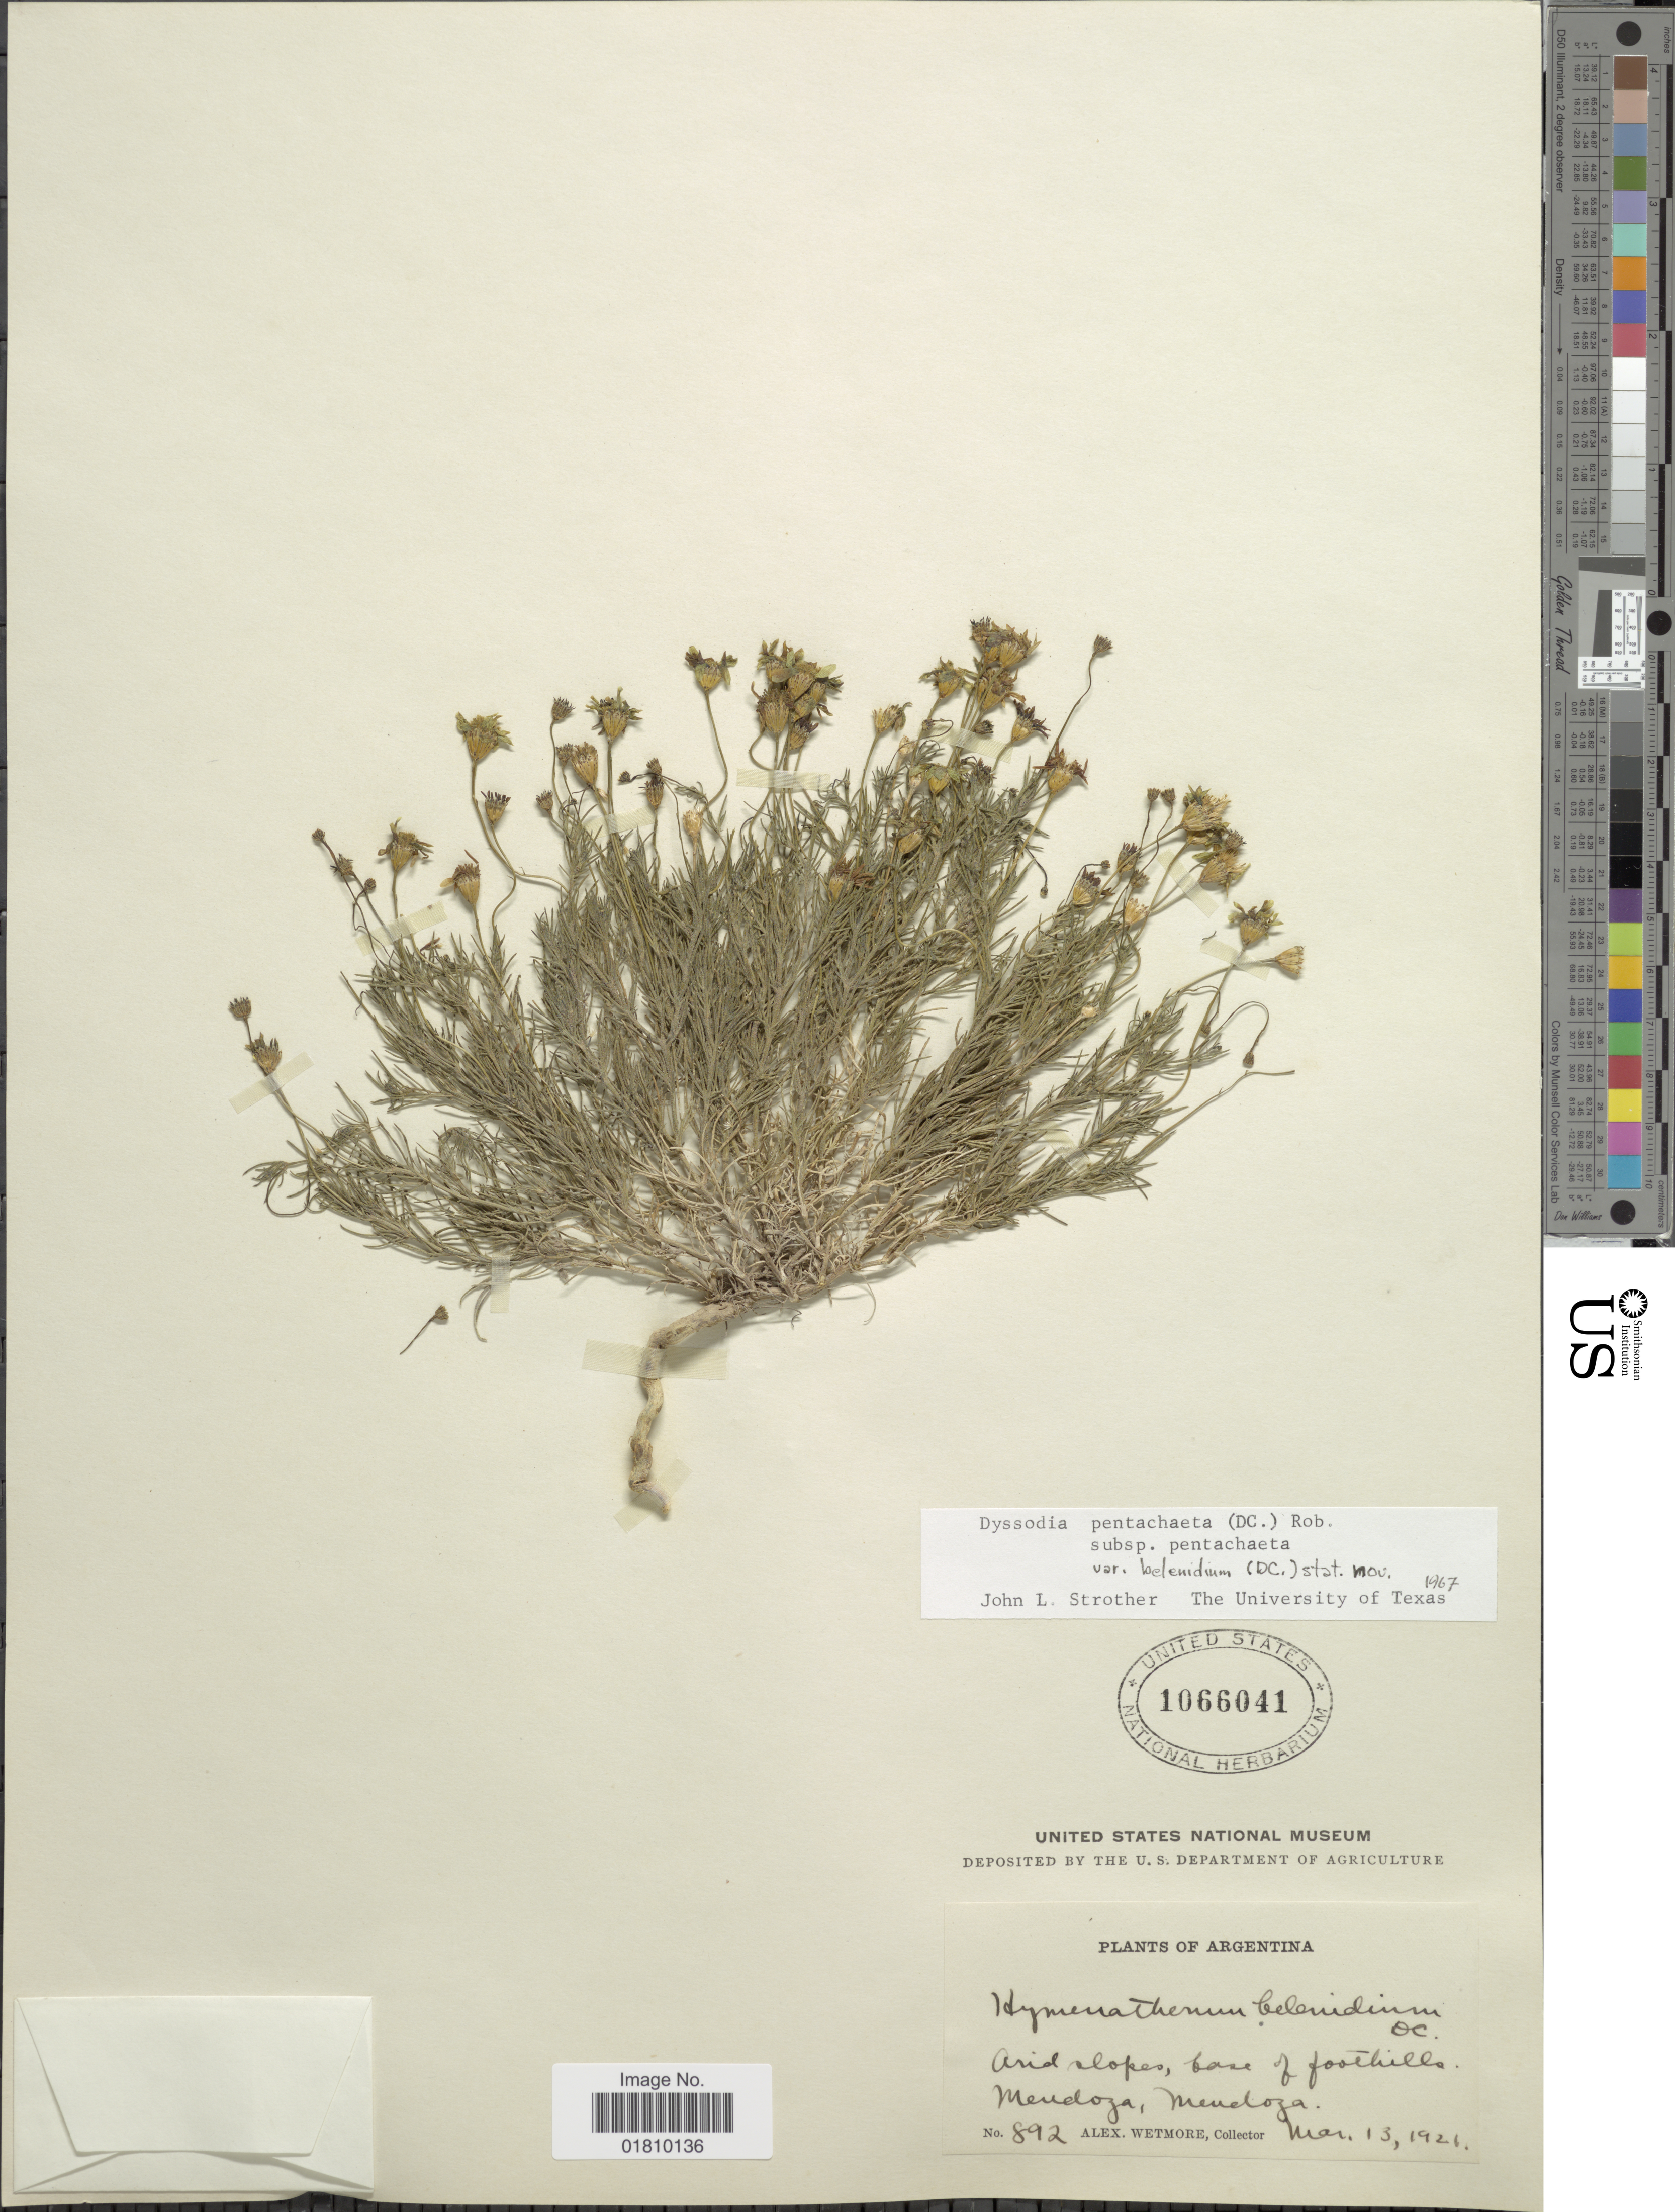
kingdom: Plantae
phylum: Tracheophyta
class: Magnoliopsida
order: Asterales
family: Asteraceae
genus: Thymophylla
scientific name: Thymophylla pentachaeta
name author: (DC.) Small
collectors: A. Wetmore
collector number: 892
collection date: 1921-03-13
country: Argentina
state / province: Mendoza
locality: Arid slopes, base of foothills, Mendoza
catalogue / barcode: US 1066041